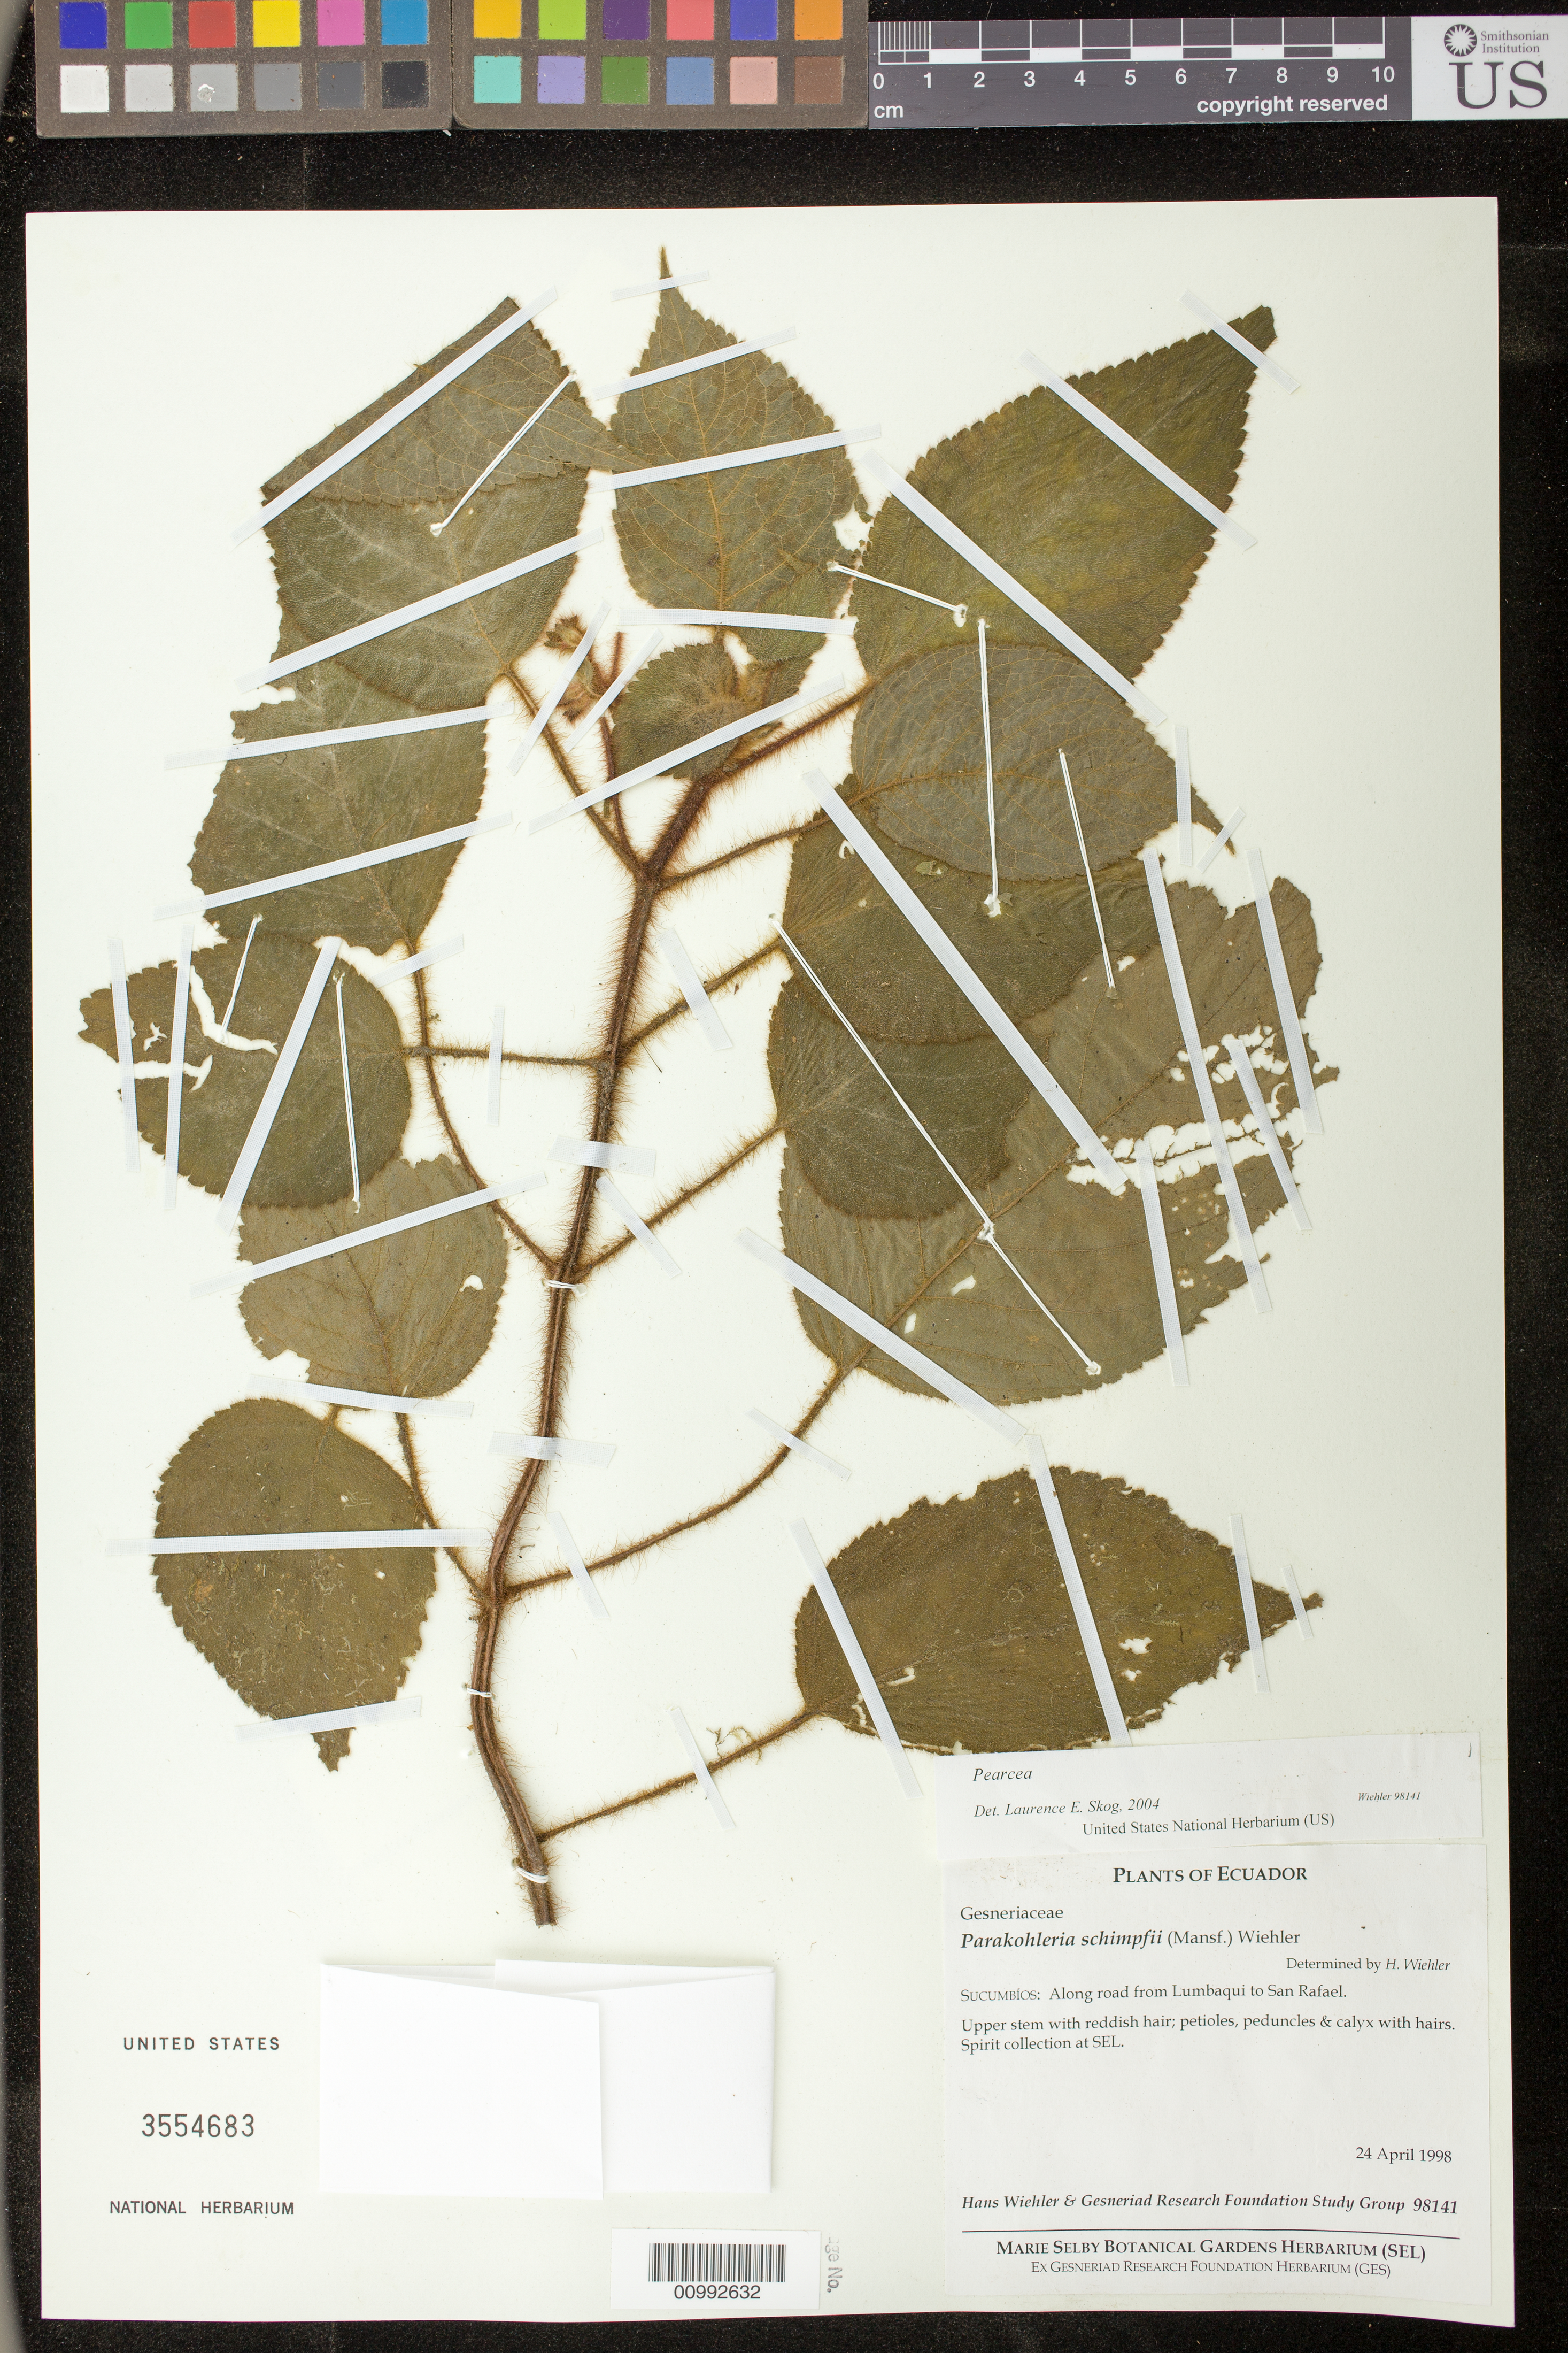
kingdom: Plantae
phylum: Tracheophyta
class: Magnoliopsida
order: Lamiales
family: Gesneriaceae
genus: Pearcea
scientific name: Pearcea sp.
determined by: Skog, Laurence E.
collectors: H. J. Wiehler & GRF Study Group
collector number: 98141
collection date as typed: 24 Apr 1998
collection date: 1998-04-24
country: Ecuador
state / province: Sucumbíos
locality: Sucumbíos: along road from Lumbaqui to San Rafael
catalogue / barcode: US 3554683